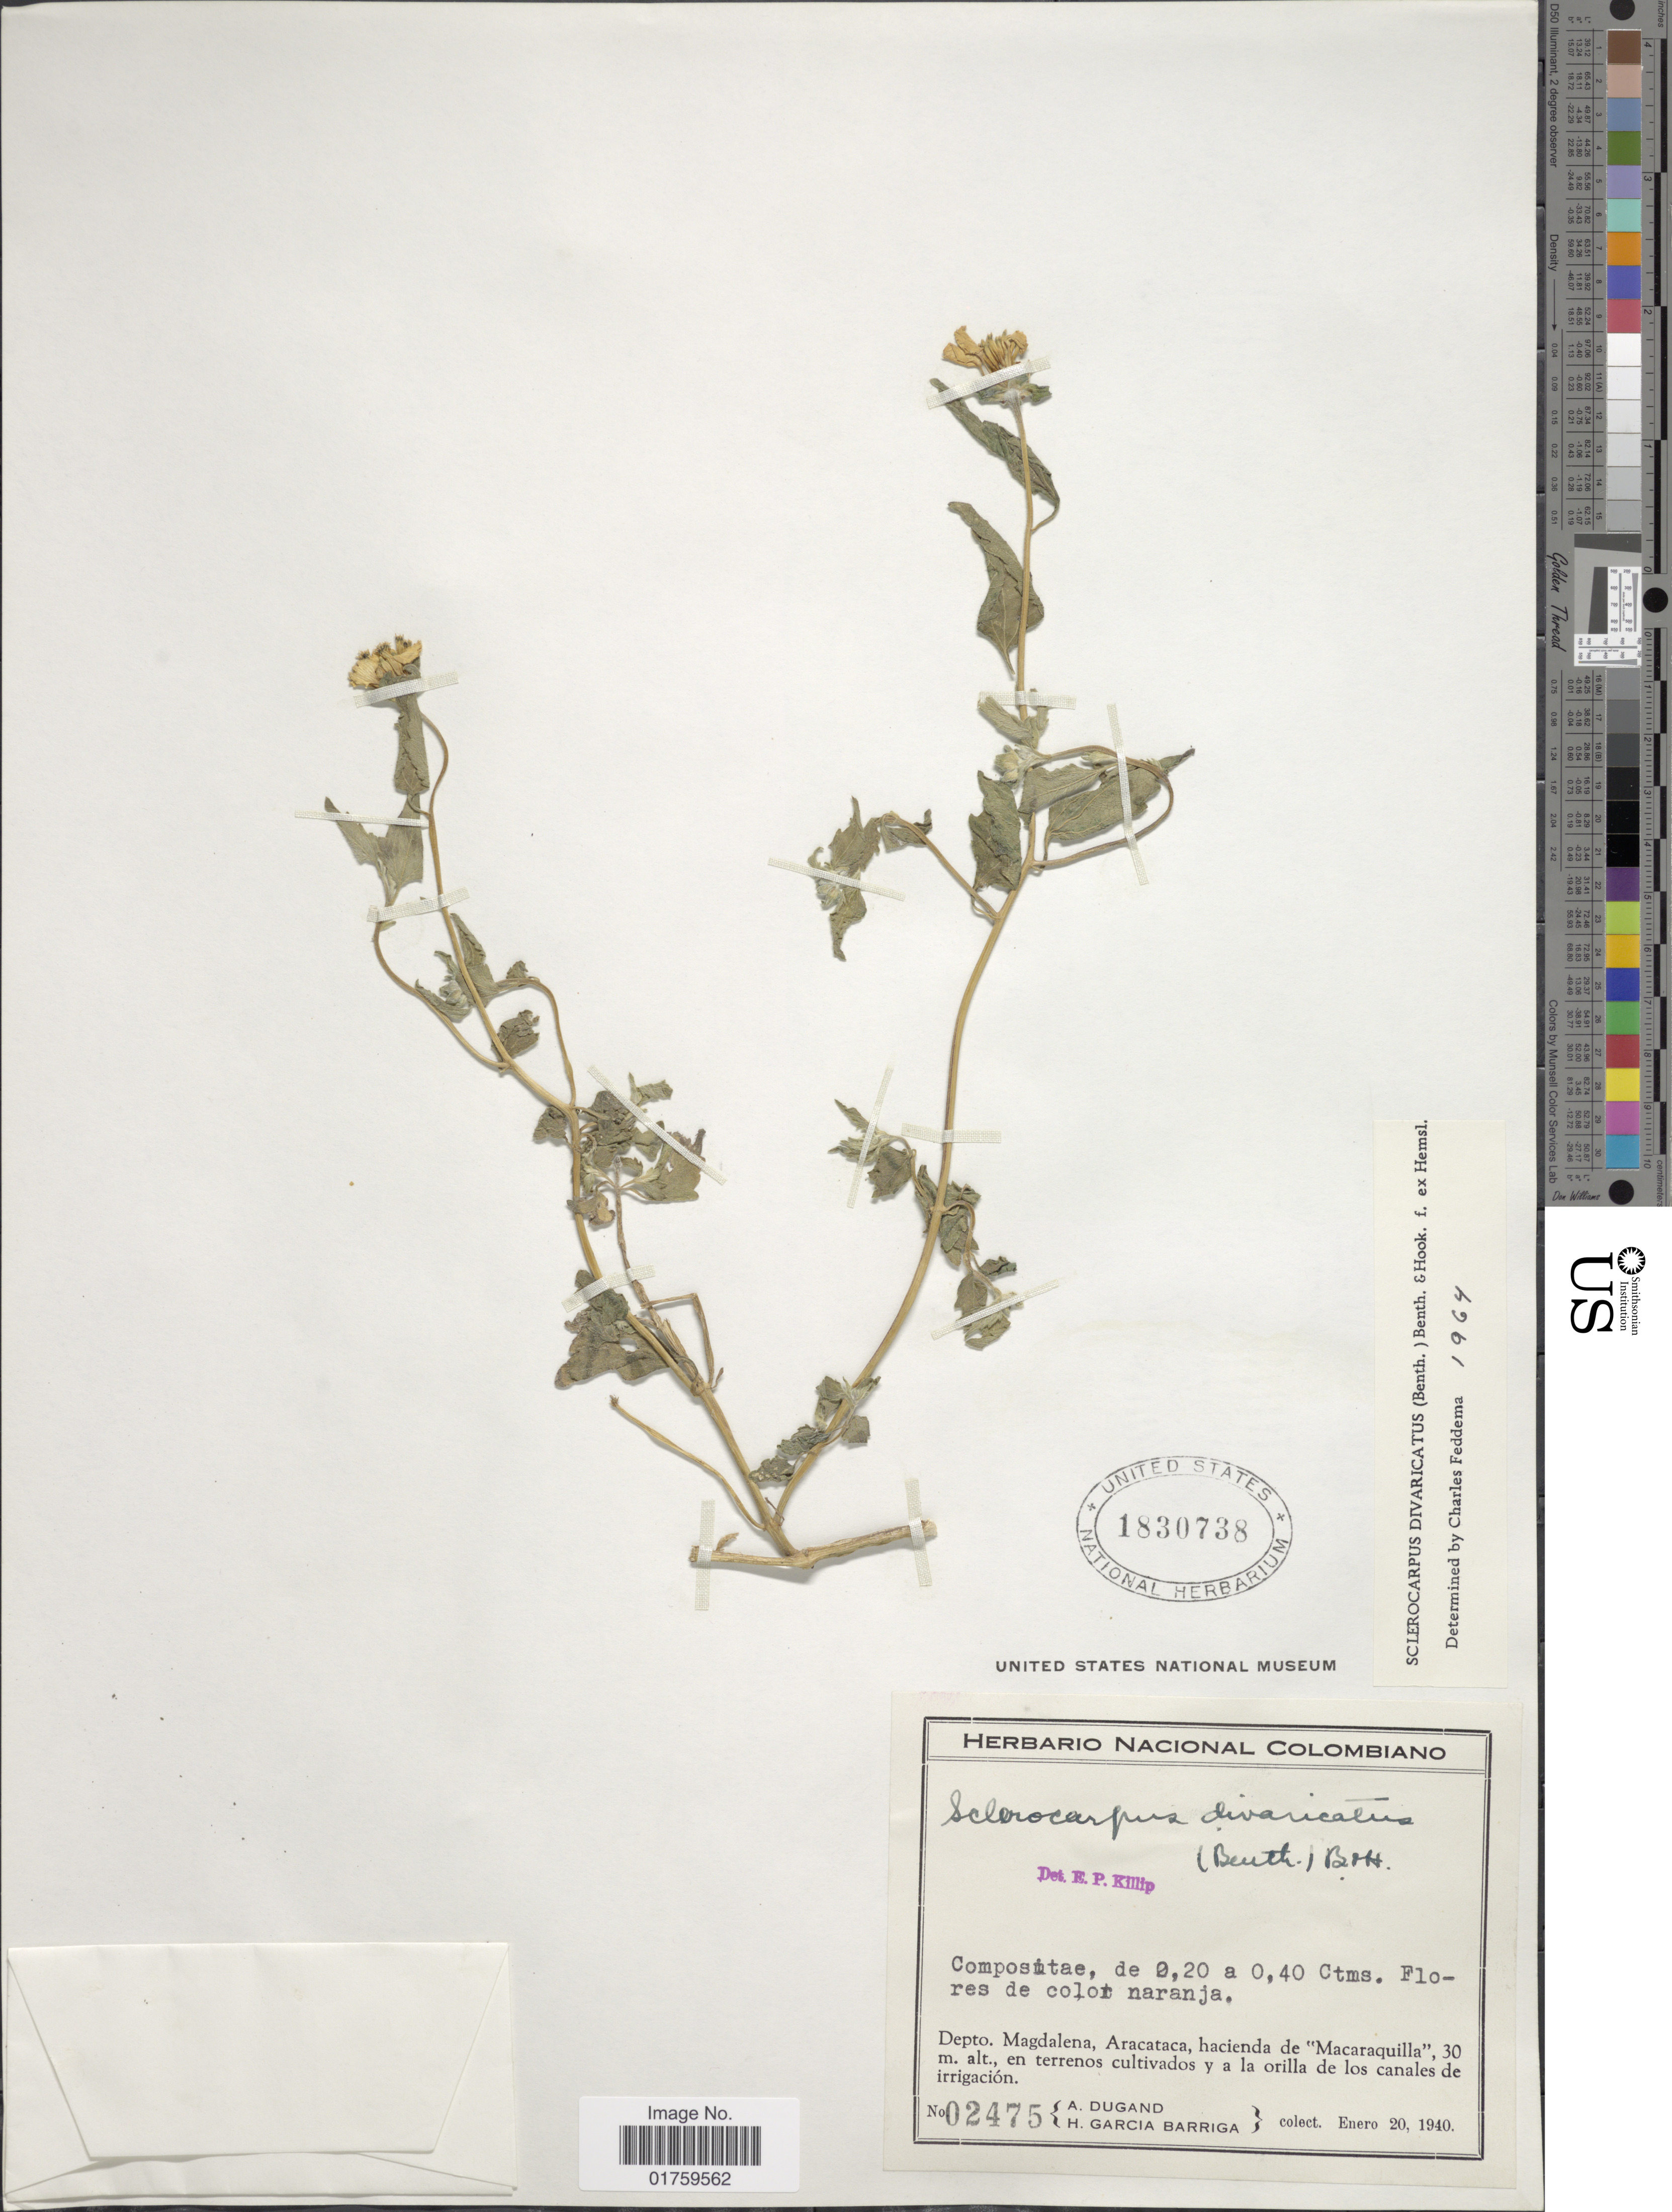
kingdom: Plantae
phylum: Tracheophyta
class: Magnoliopsida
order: Asterales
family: Asteraceae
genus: Sclerocarpus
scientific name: Sclerocarpus divaricatus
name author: (Benth.) Benth. & Hook. f. ex Hemsl.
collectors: A. Dugand & H. García Barriga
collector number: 02475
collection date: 1940-01-20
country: Colombia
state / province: Magdalena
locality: Depto. Magdalena, Aracataca, hacienda de "Macaraquilla",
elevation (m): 30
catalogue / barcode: US 1830738